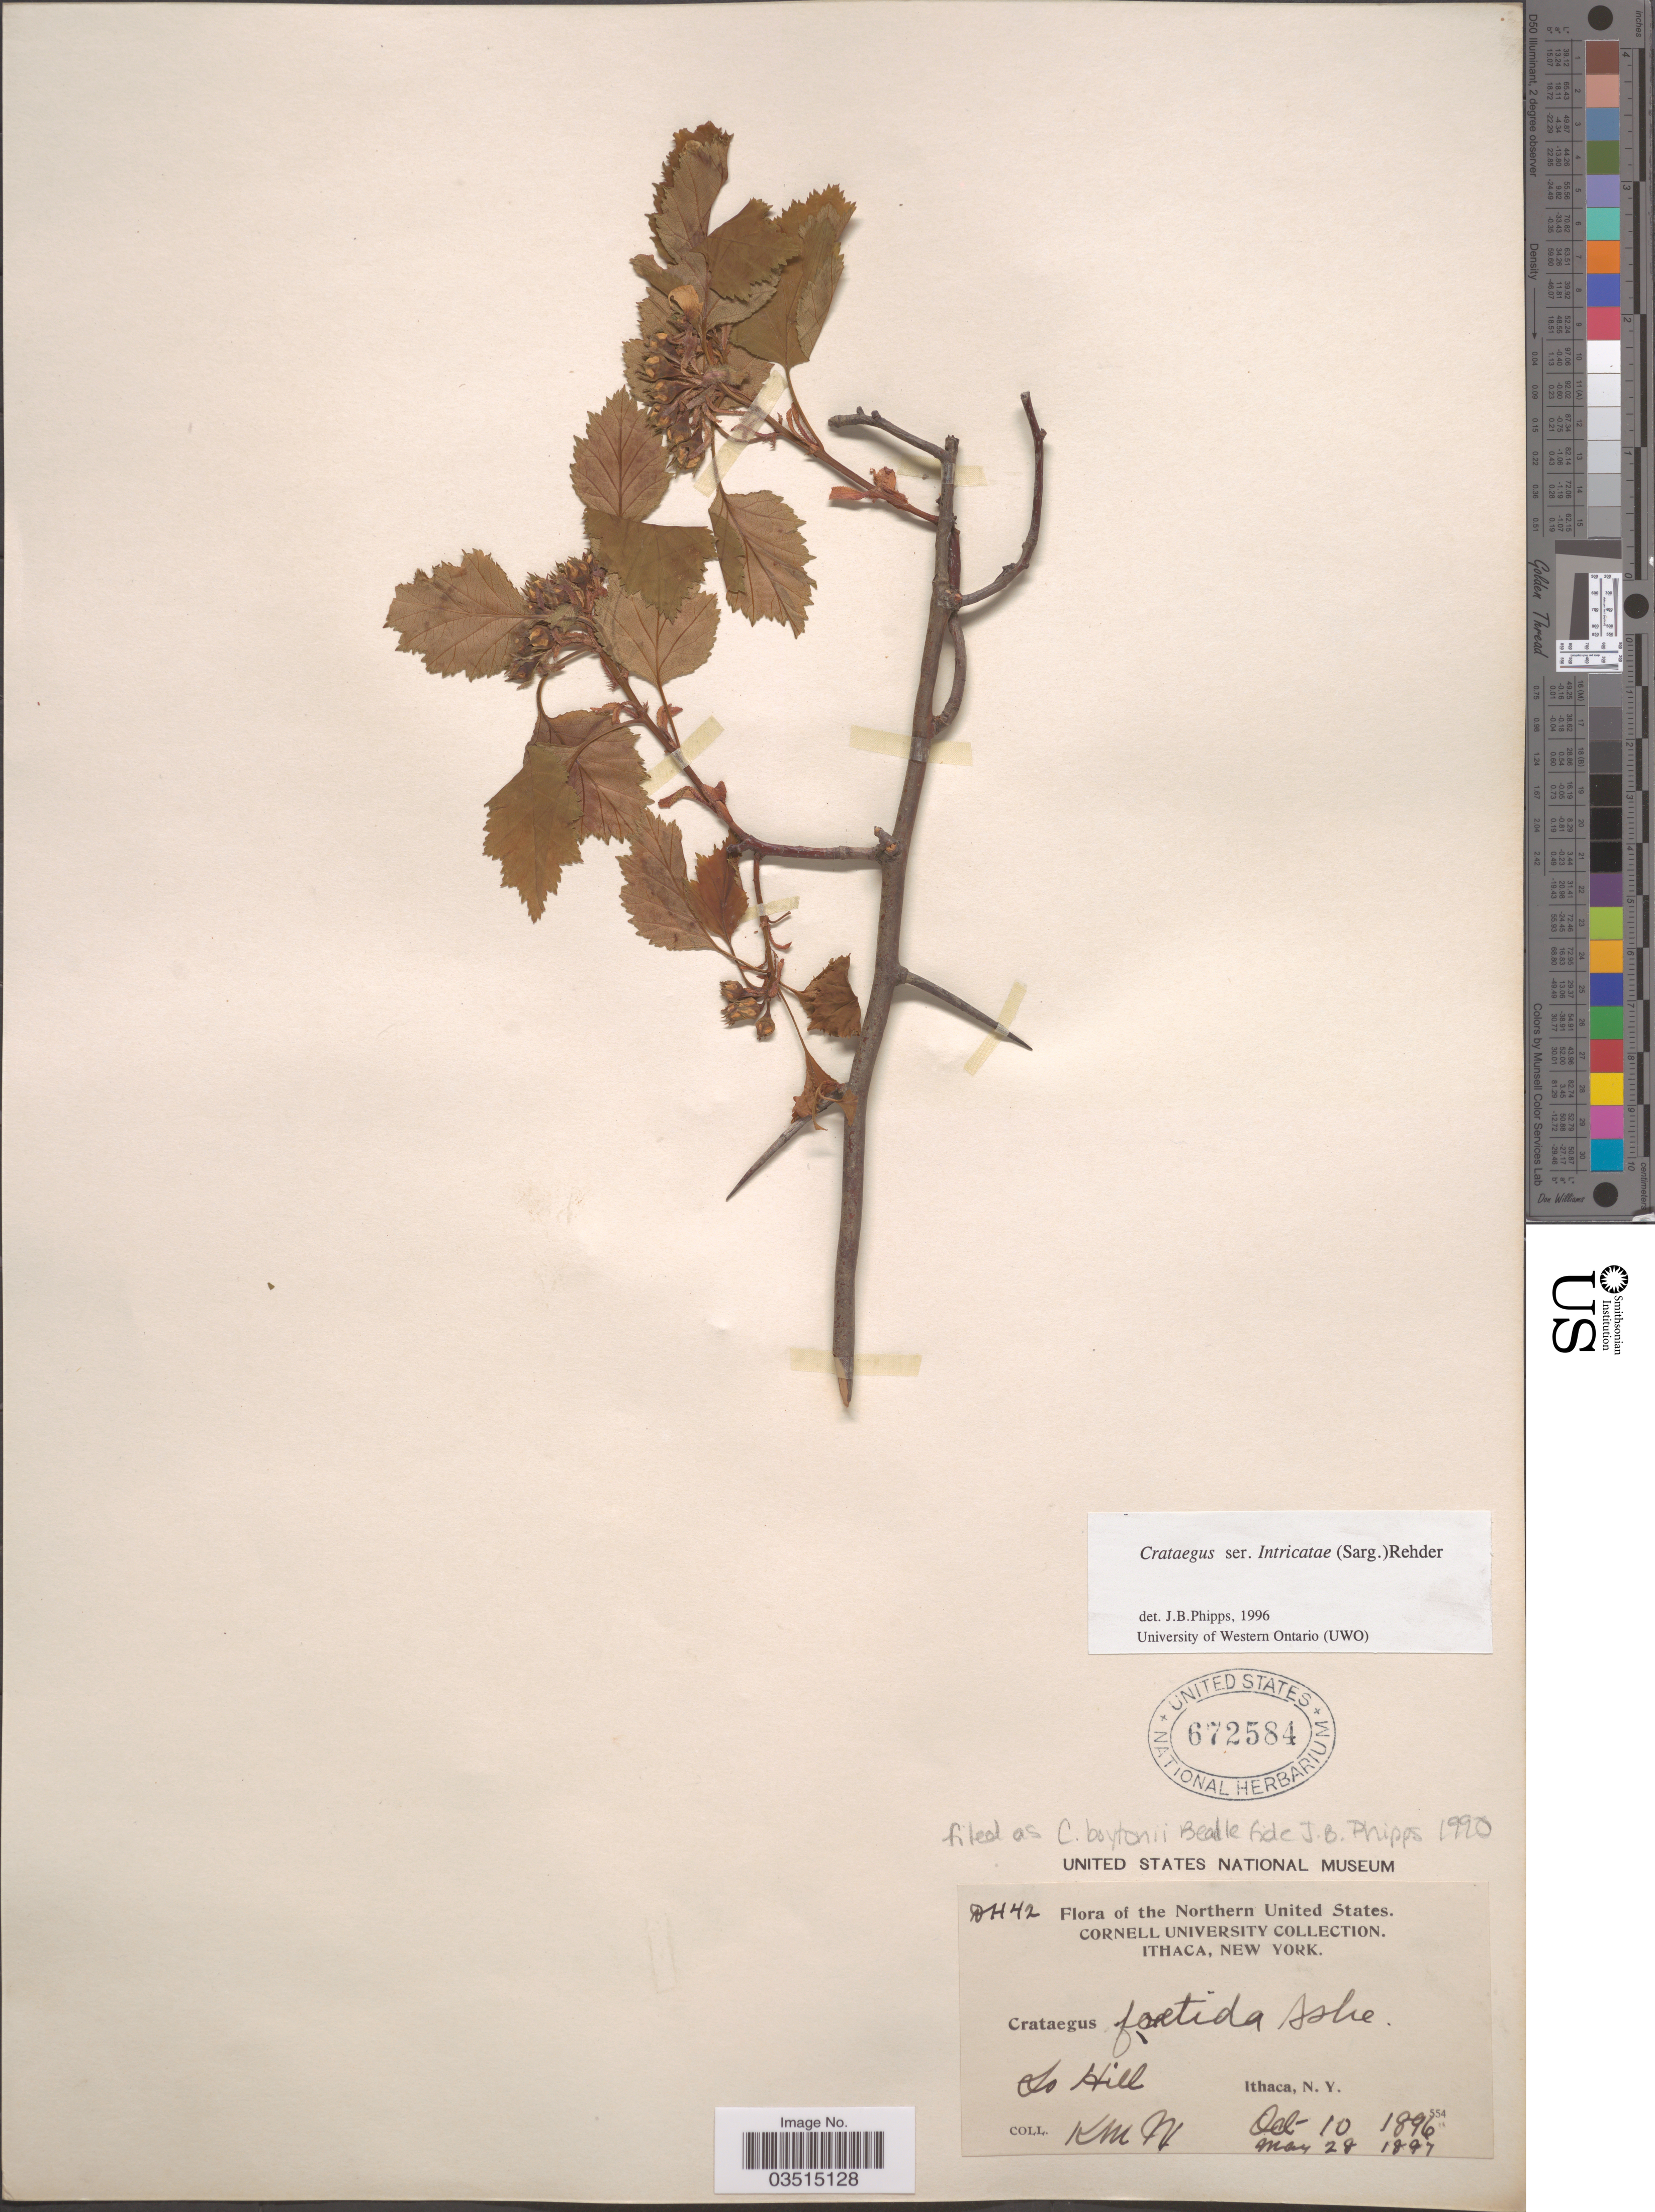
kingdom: Plantae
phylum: Tracheophyta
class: Magnoliopsida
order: Rosales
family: Rosaceae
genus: Crataegus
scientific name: Crataegus intricata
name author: Lange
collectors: K. M. W.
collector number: DH42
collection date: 1896-10-10/1897-05-28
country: United States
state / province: New York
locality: Northern United States. Ithaca. So Hill.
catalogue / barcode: US 672584